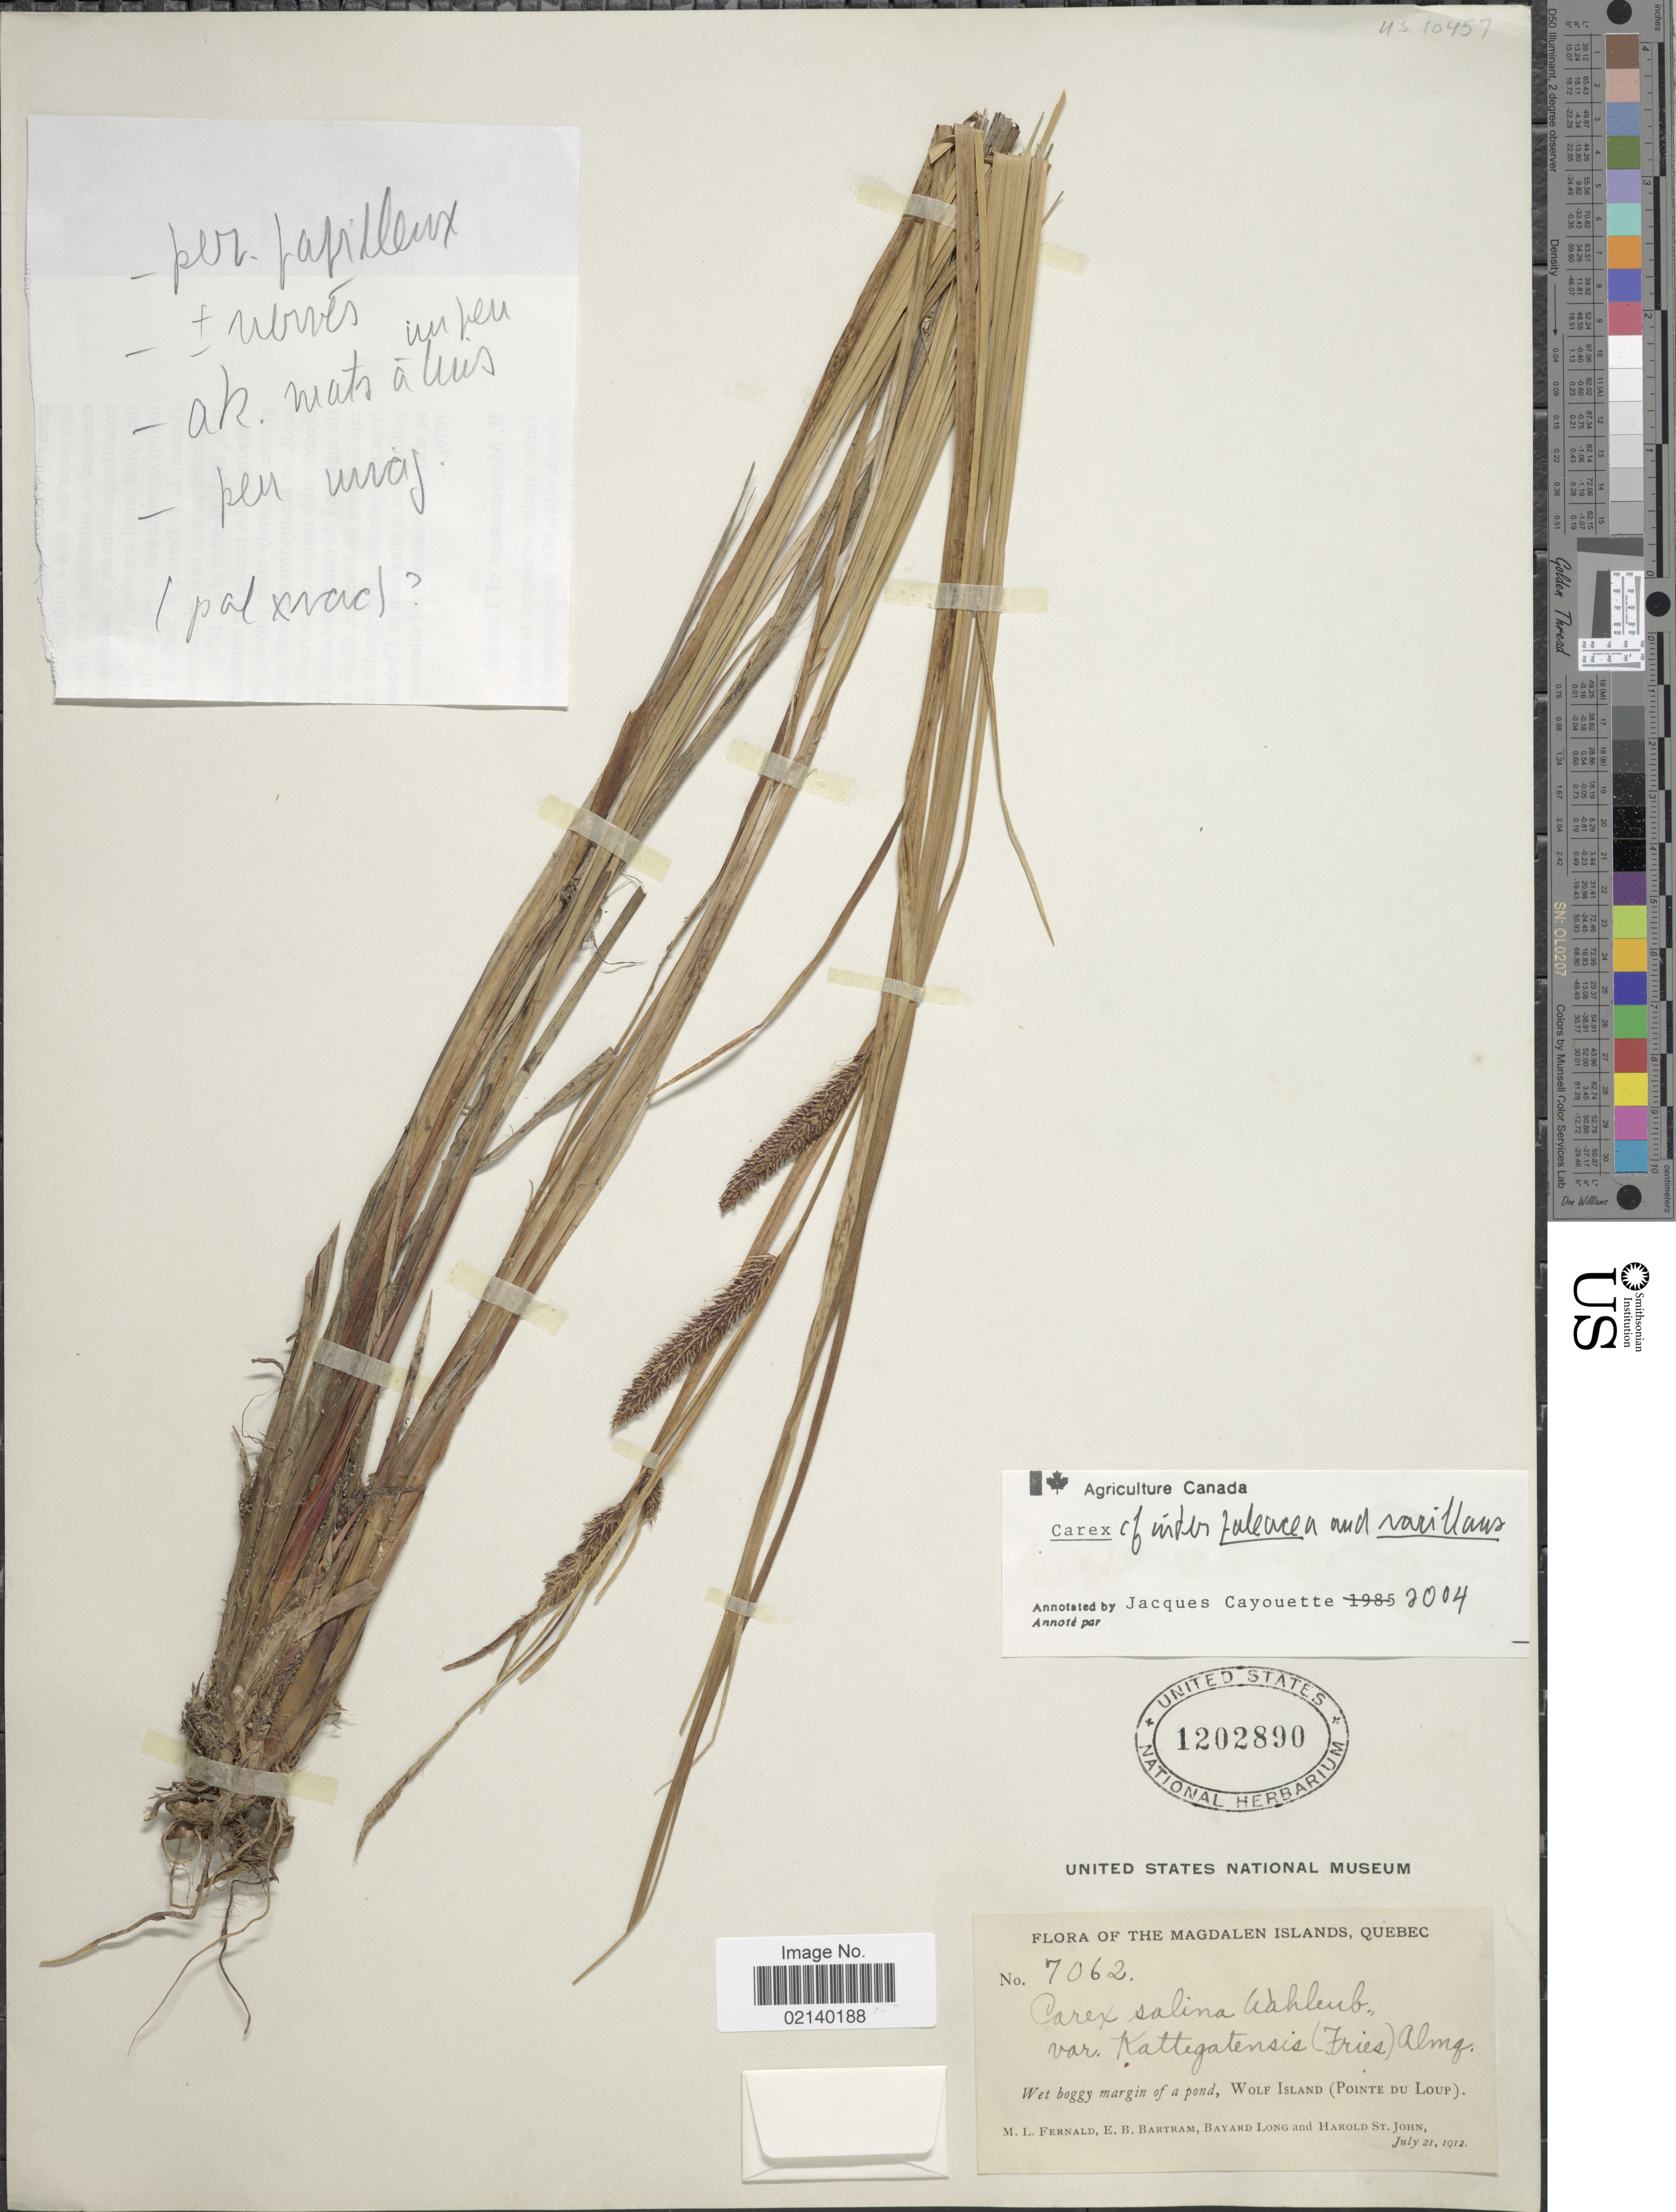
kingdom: Plantae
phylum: Tracheophyta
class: Liliopsida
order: Poales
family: Cyperaceae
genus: Carex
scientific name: Carex sp.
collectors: M. L. Fernald, E. B. Bartram, B. H. Long & H. St. John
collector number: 7062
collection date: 1912-07-21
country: Canada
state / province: Quebec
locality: Magdalen Islands. Wolf Island (Pointe du Loup)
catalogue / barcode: US 1202890